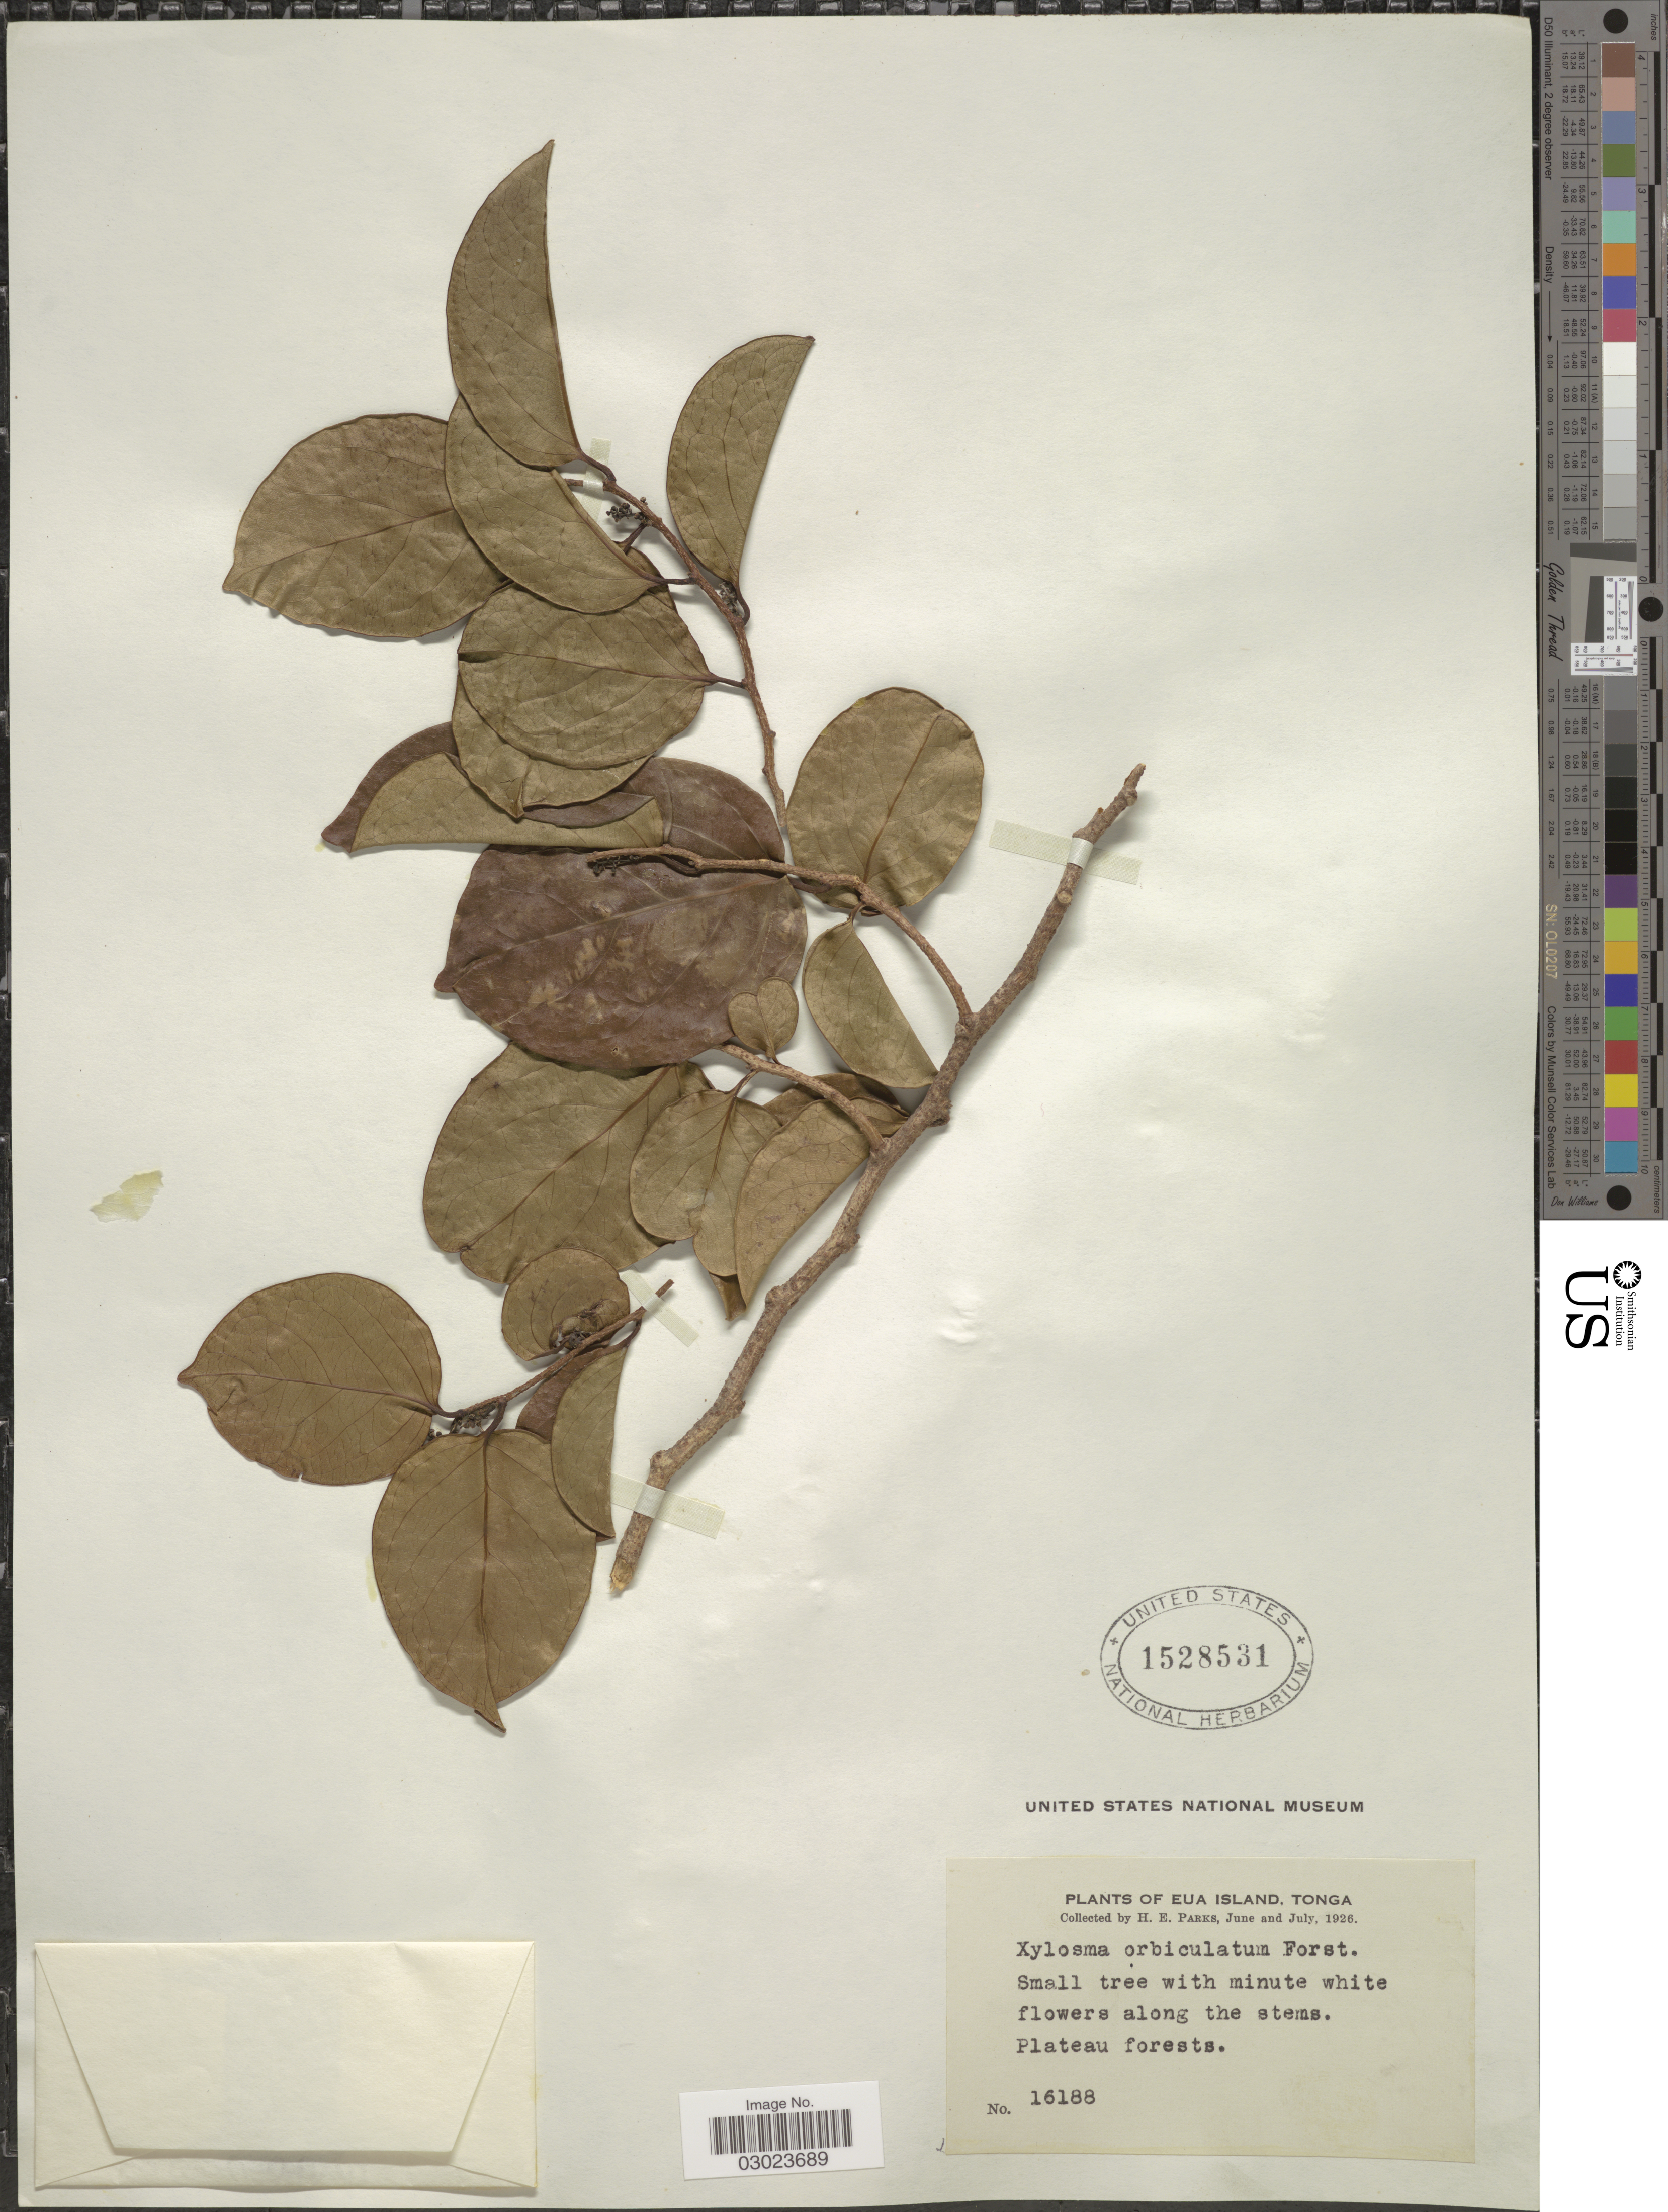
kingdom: Plantae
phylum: Tracheophyta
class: Magnoliopsida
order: Malpighiales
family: Salicaceae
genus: Xylosma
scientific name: Xylosma smithiana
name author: Fosberg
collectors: H. E. Parks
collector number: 16188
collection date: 1926-06/1926-07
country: Tonga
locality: Eua Island.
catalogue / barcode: US 1528531